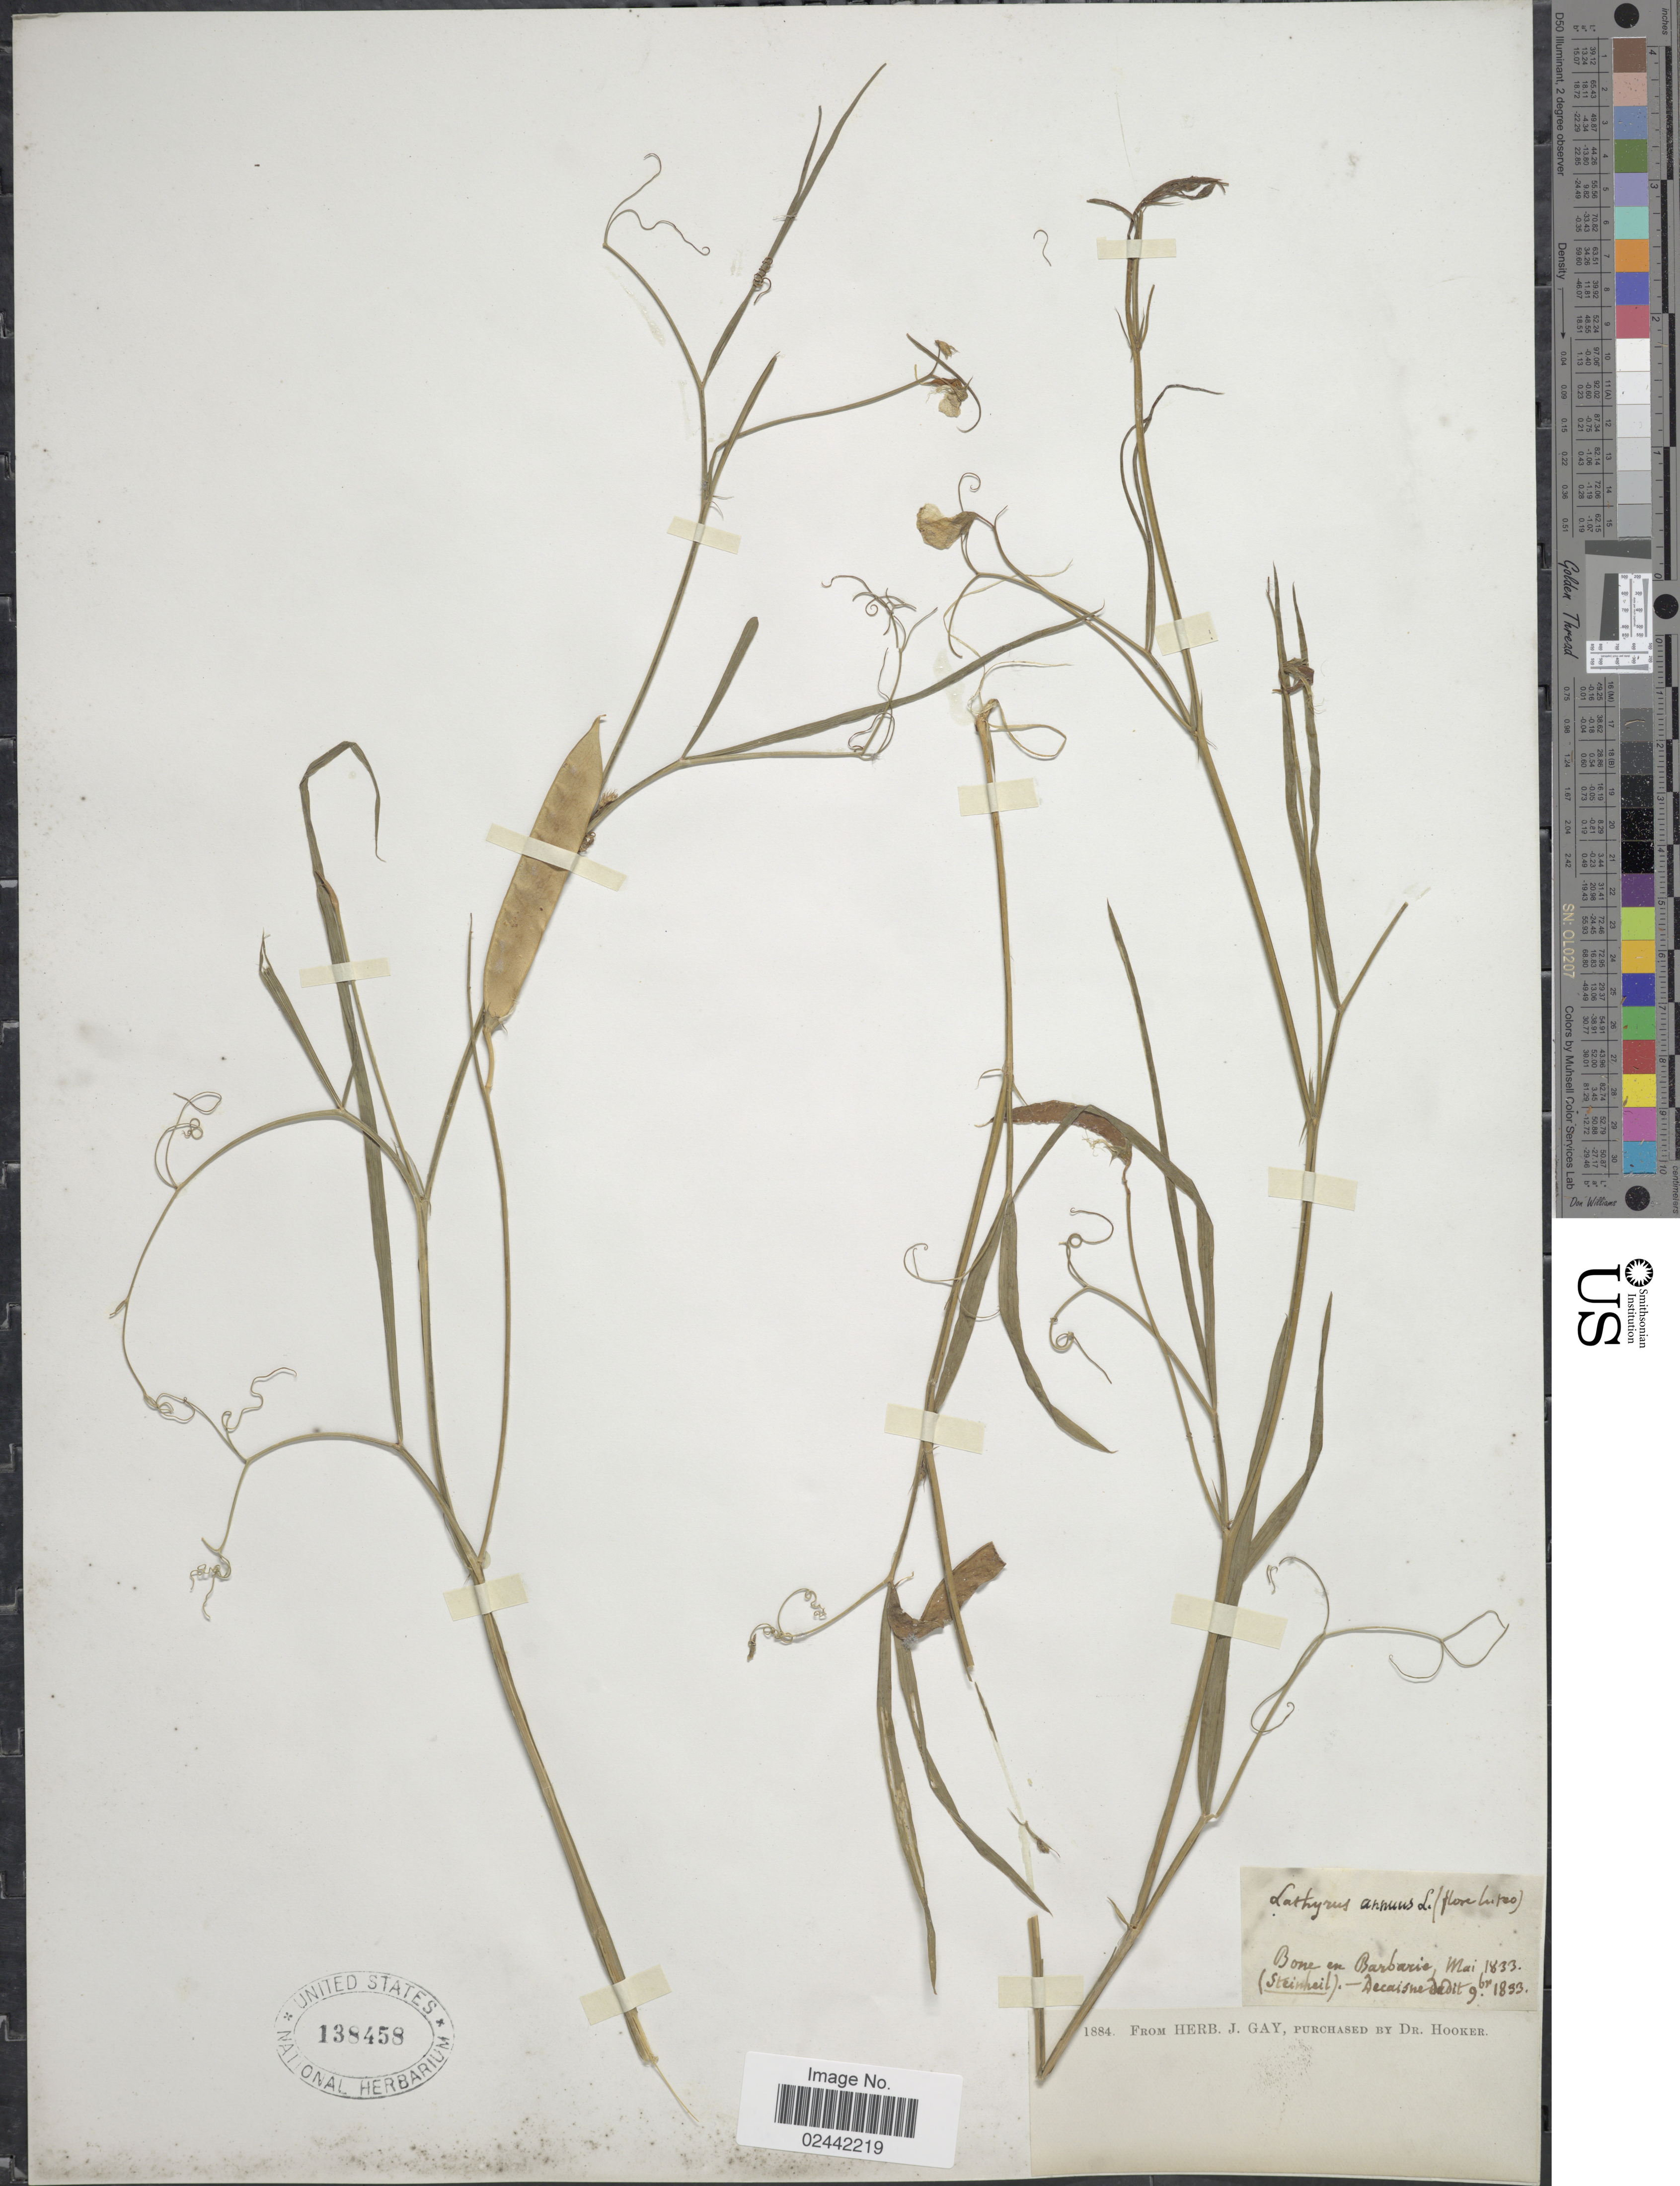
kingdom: Plantae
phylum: Tracheophyta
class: Magnoliopsida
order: Fabales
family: Fabaceae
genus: Lathyrus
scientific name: Lathyrus annuus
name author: L.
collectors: Steinheil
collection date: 1833-05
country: Algeria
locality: Bone en Barbaria.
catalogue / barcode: US 138458